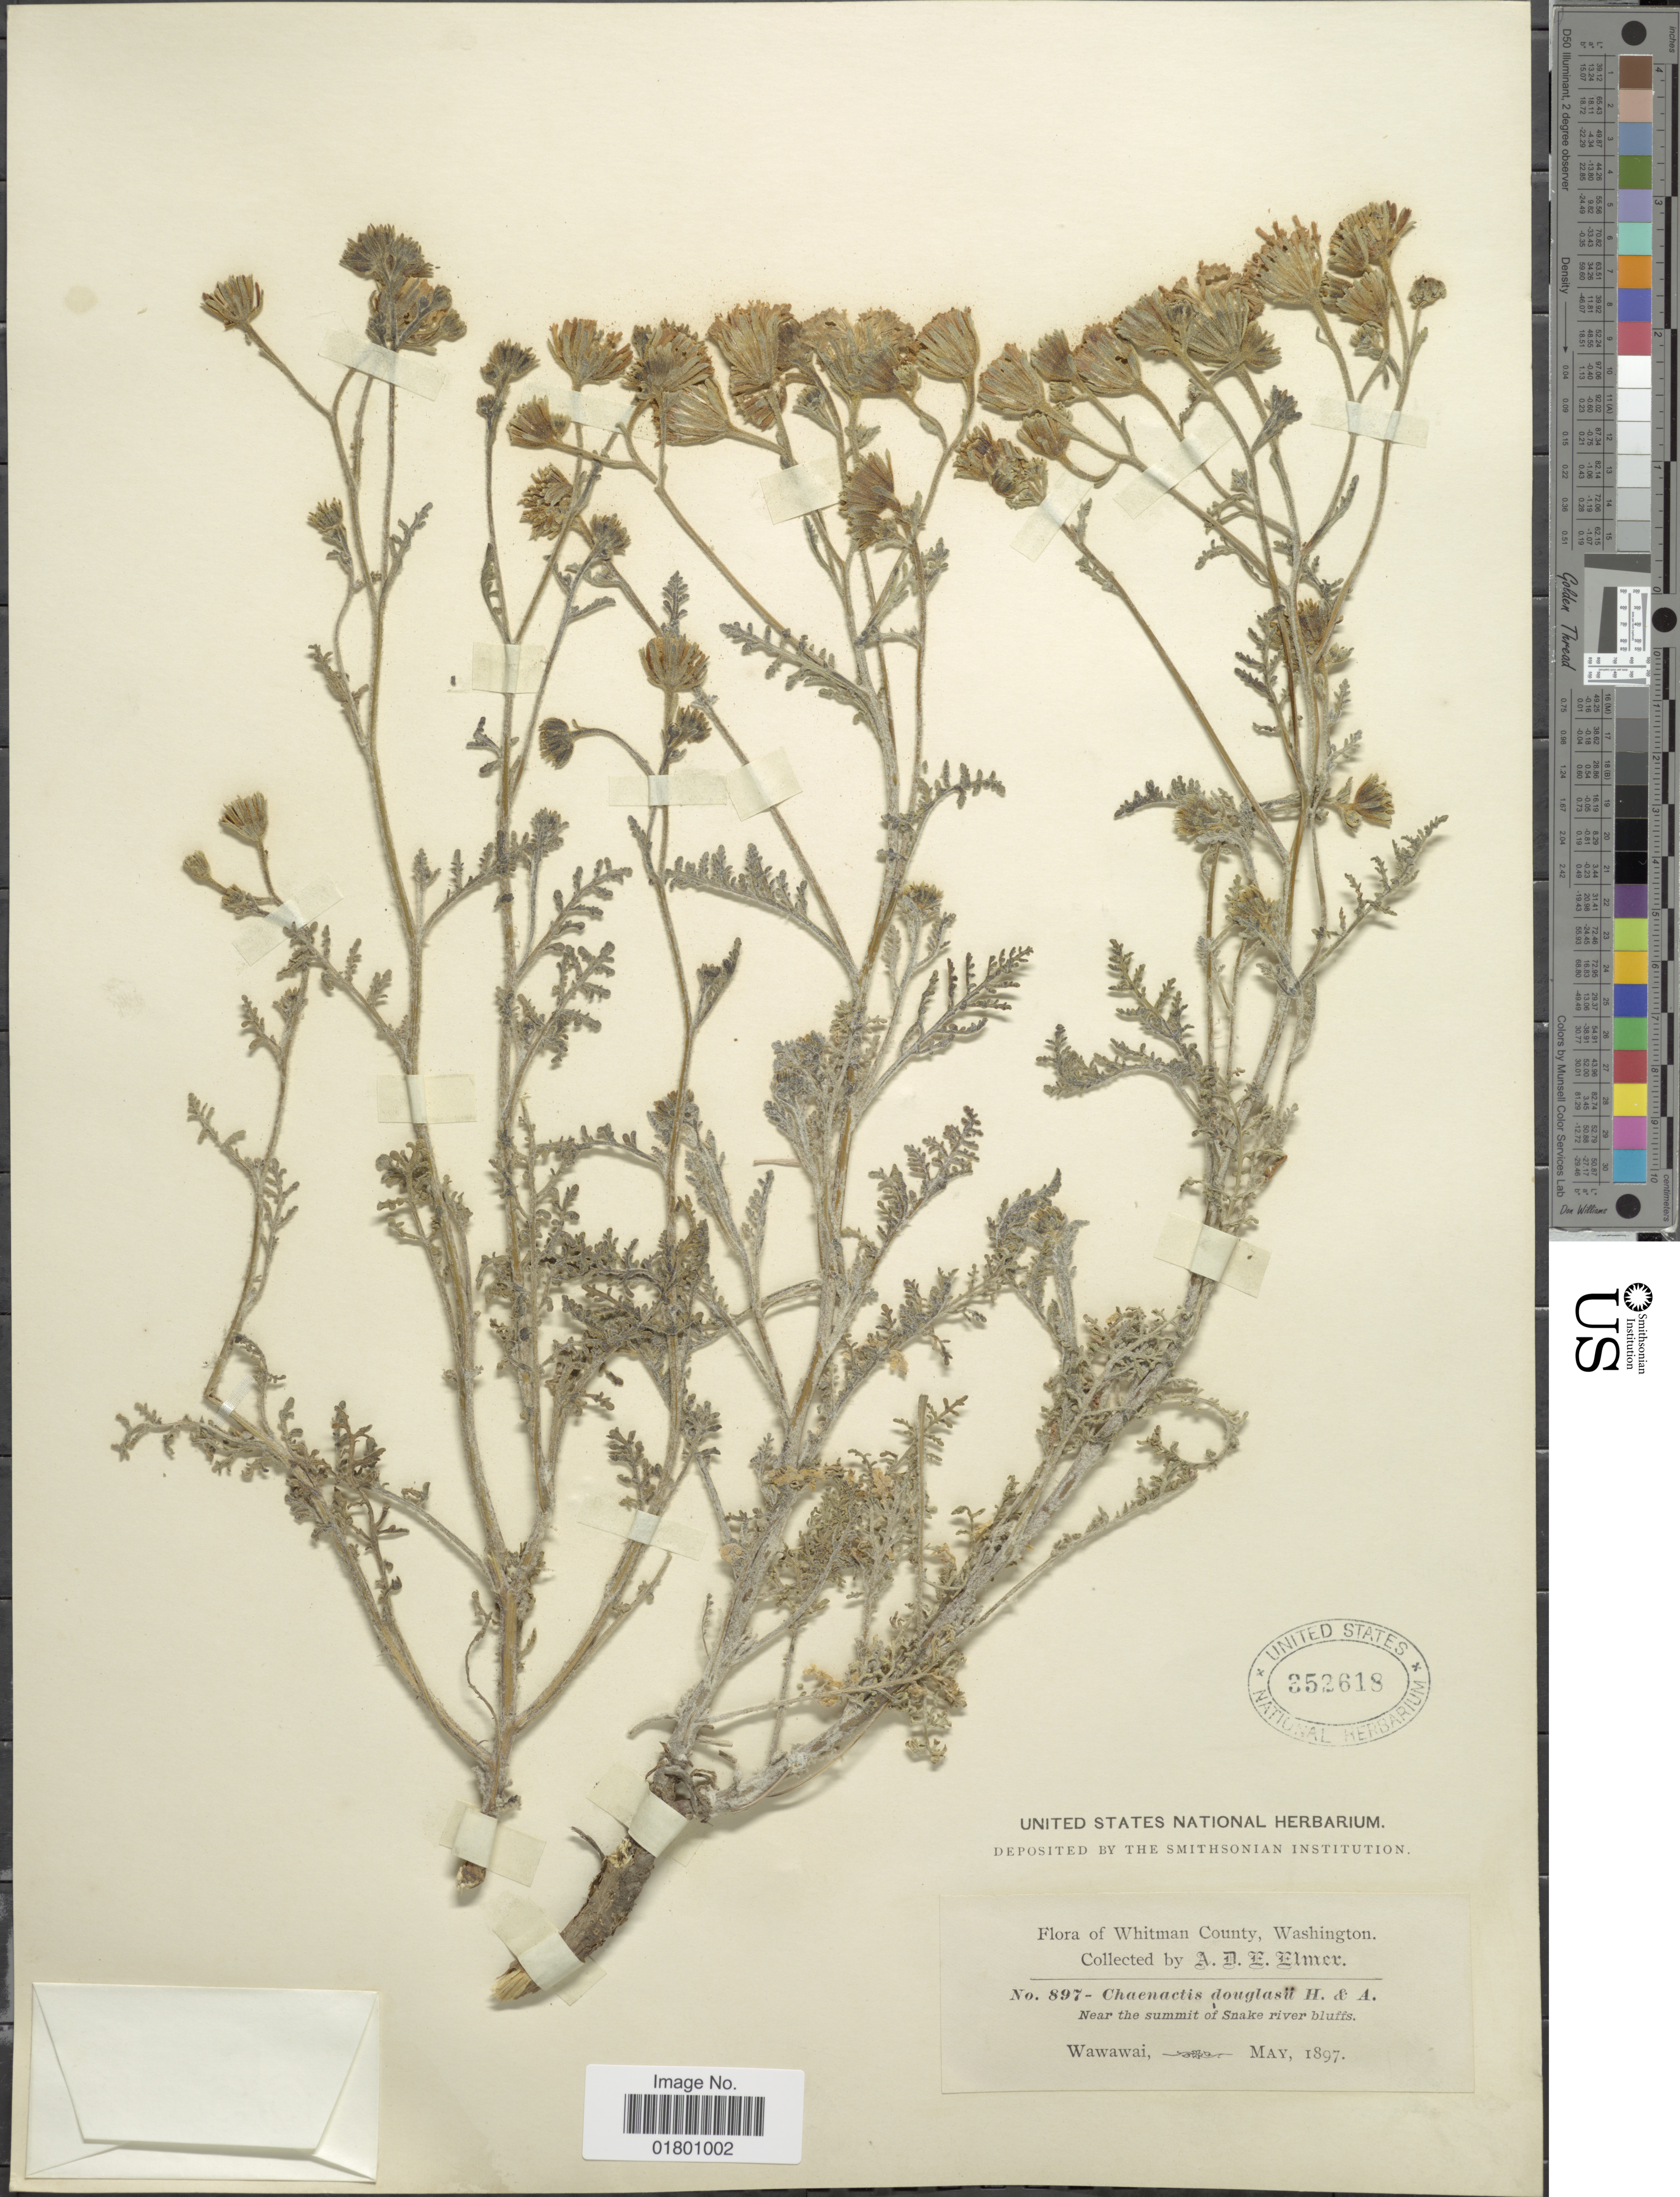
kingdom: Plantae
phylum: Tracheophyta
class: Magnoliopsida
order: Asterales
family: Asteraceae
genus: Chaenactis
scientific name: Chaenactis douglasii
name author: Hook. & Arn.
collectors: A. D. E. Elmer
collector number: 897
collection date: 1897-05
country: United States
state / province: Washington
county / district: Whitman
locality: Whitman County, Near the summit of Snake river bluffs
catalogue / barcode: US 352618